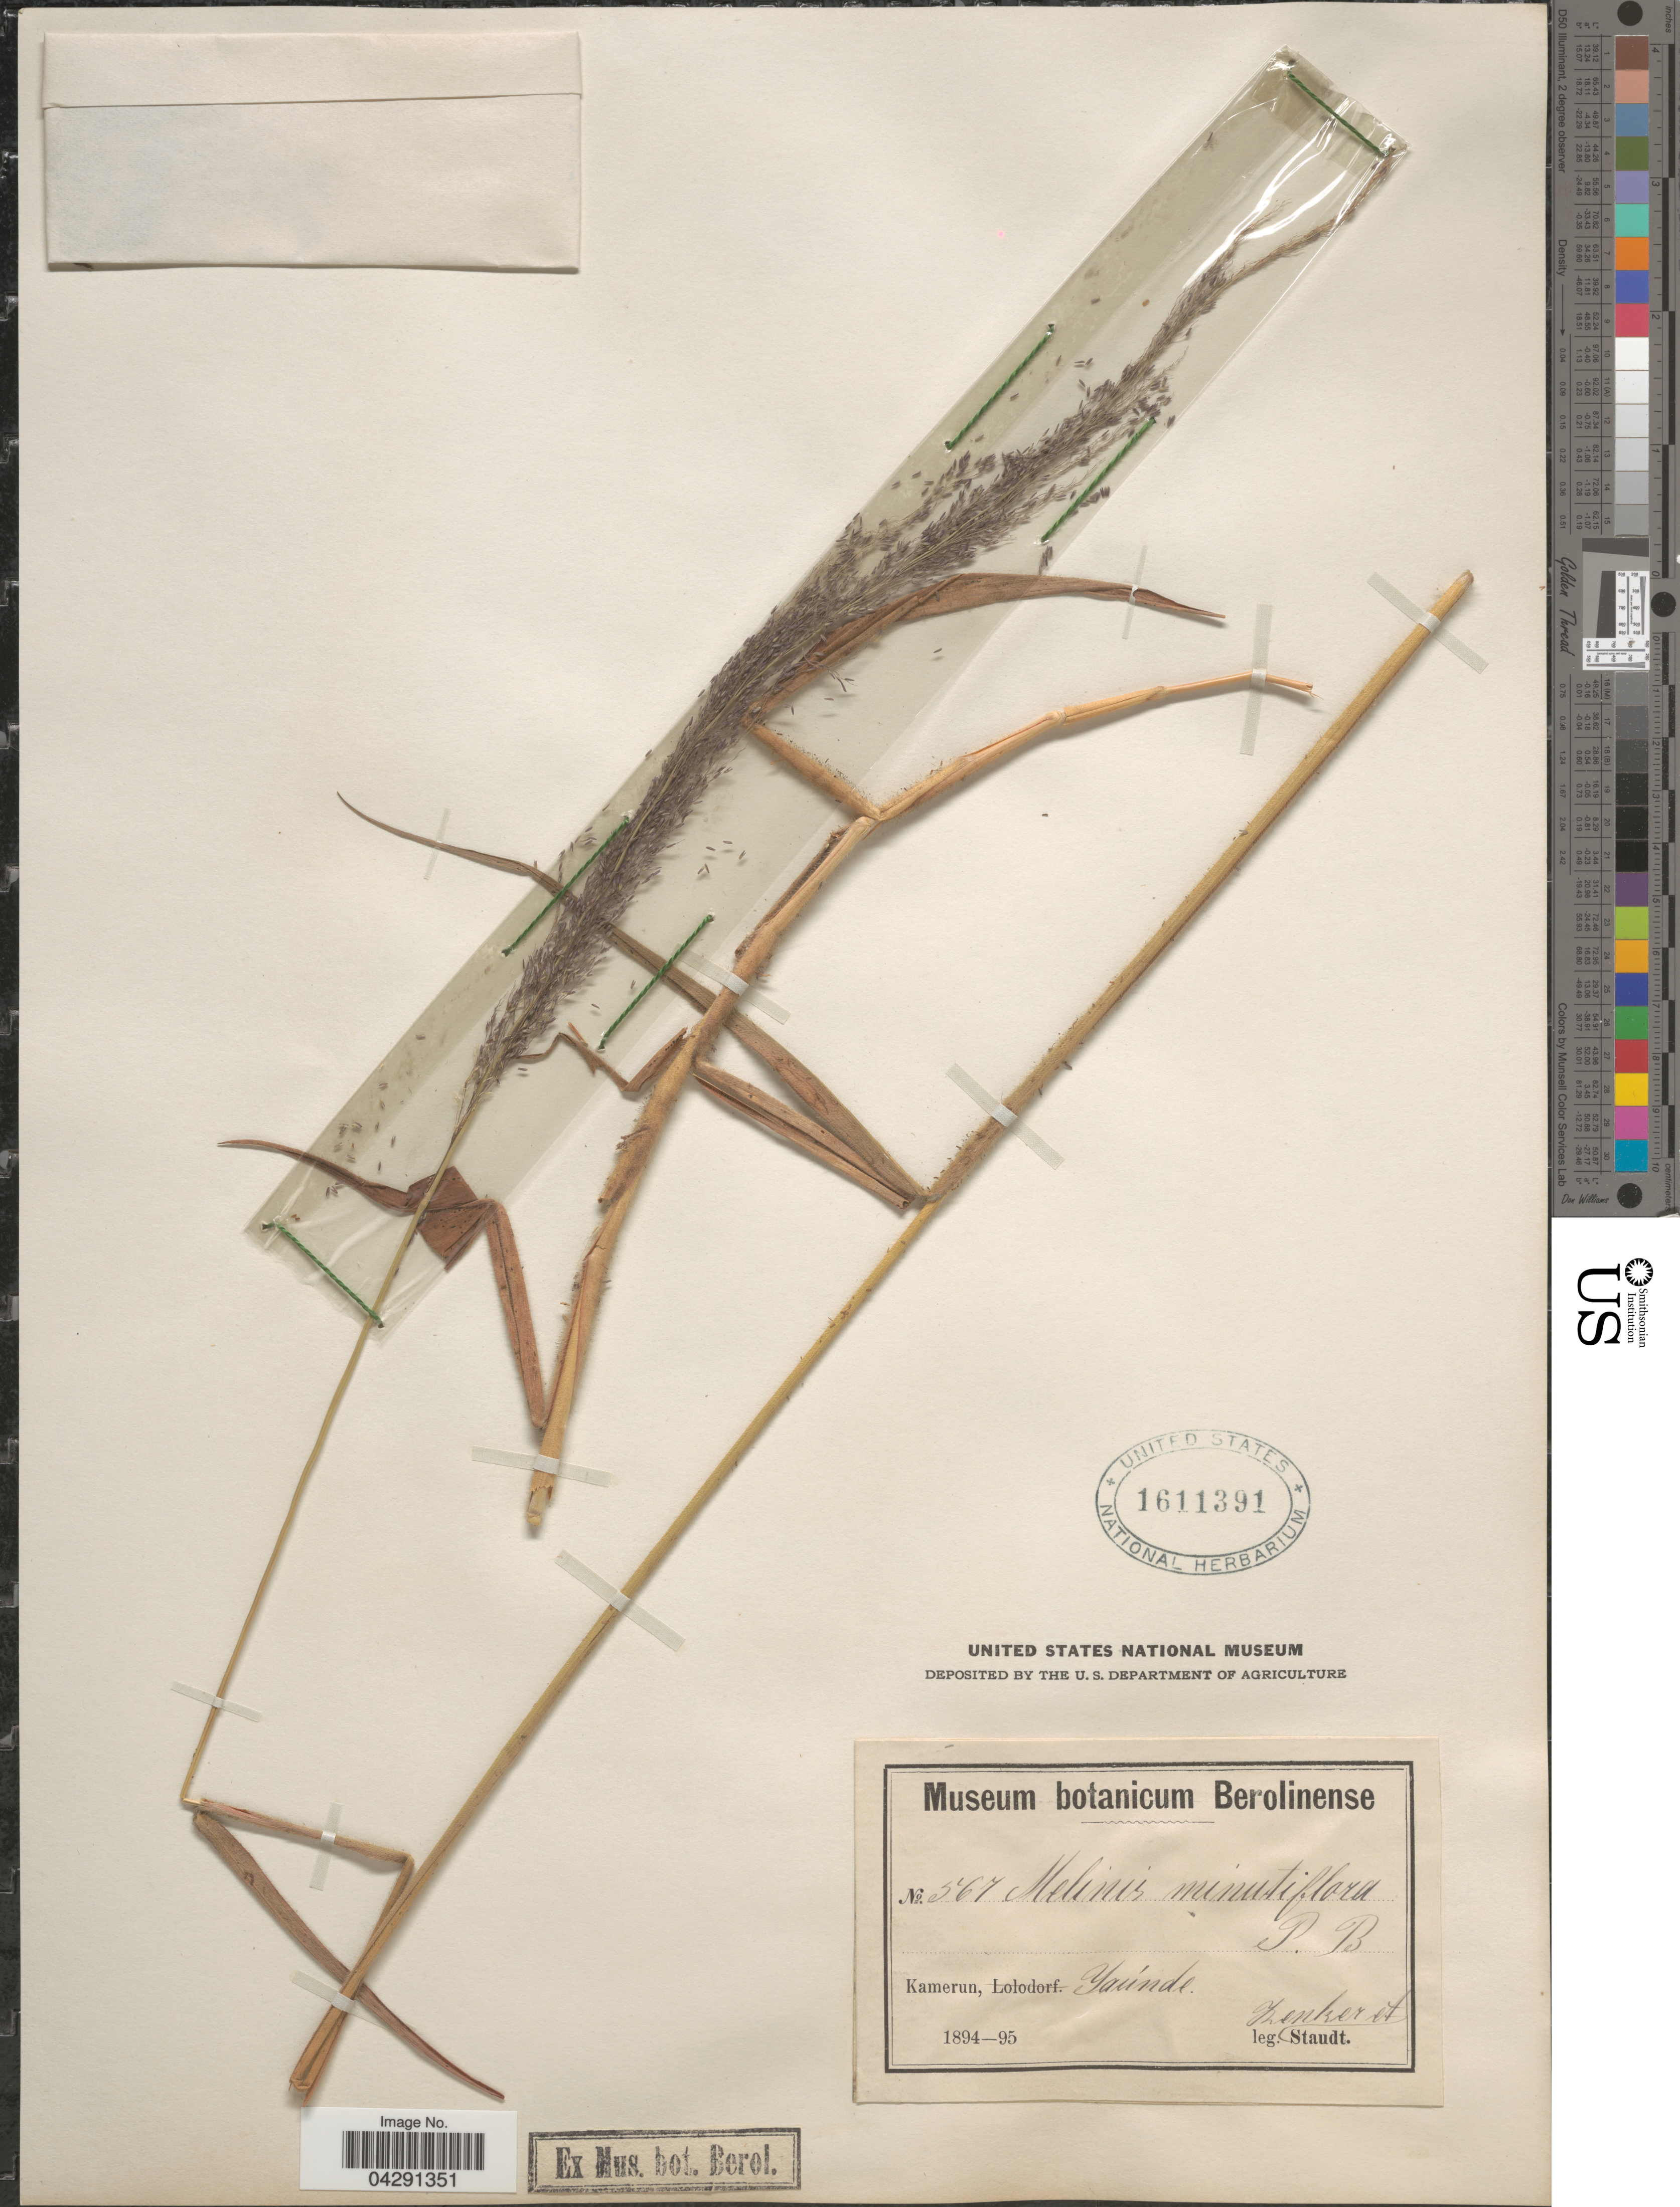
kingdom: Plantae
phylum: Tracheophyta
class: Liliopsida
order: Poales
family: Poaceae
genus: Melinis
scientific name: Melinis minutiflora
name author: P. Beauv.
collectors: Zenker, -- & -. Staudt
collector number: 567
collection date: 1894/1895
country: Cameroon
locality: Kamerun, Yaúnde.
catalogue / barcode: US 1611391